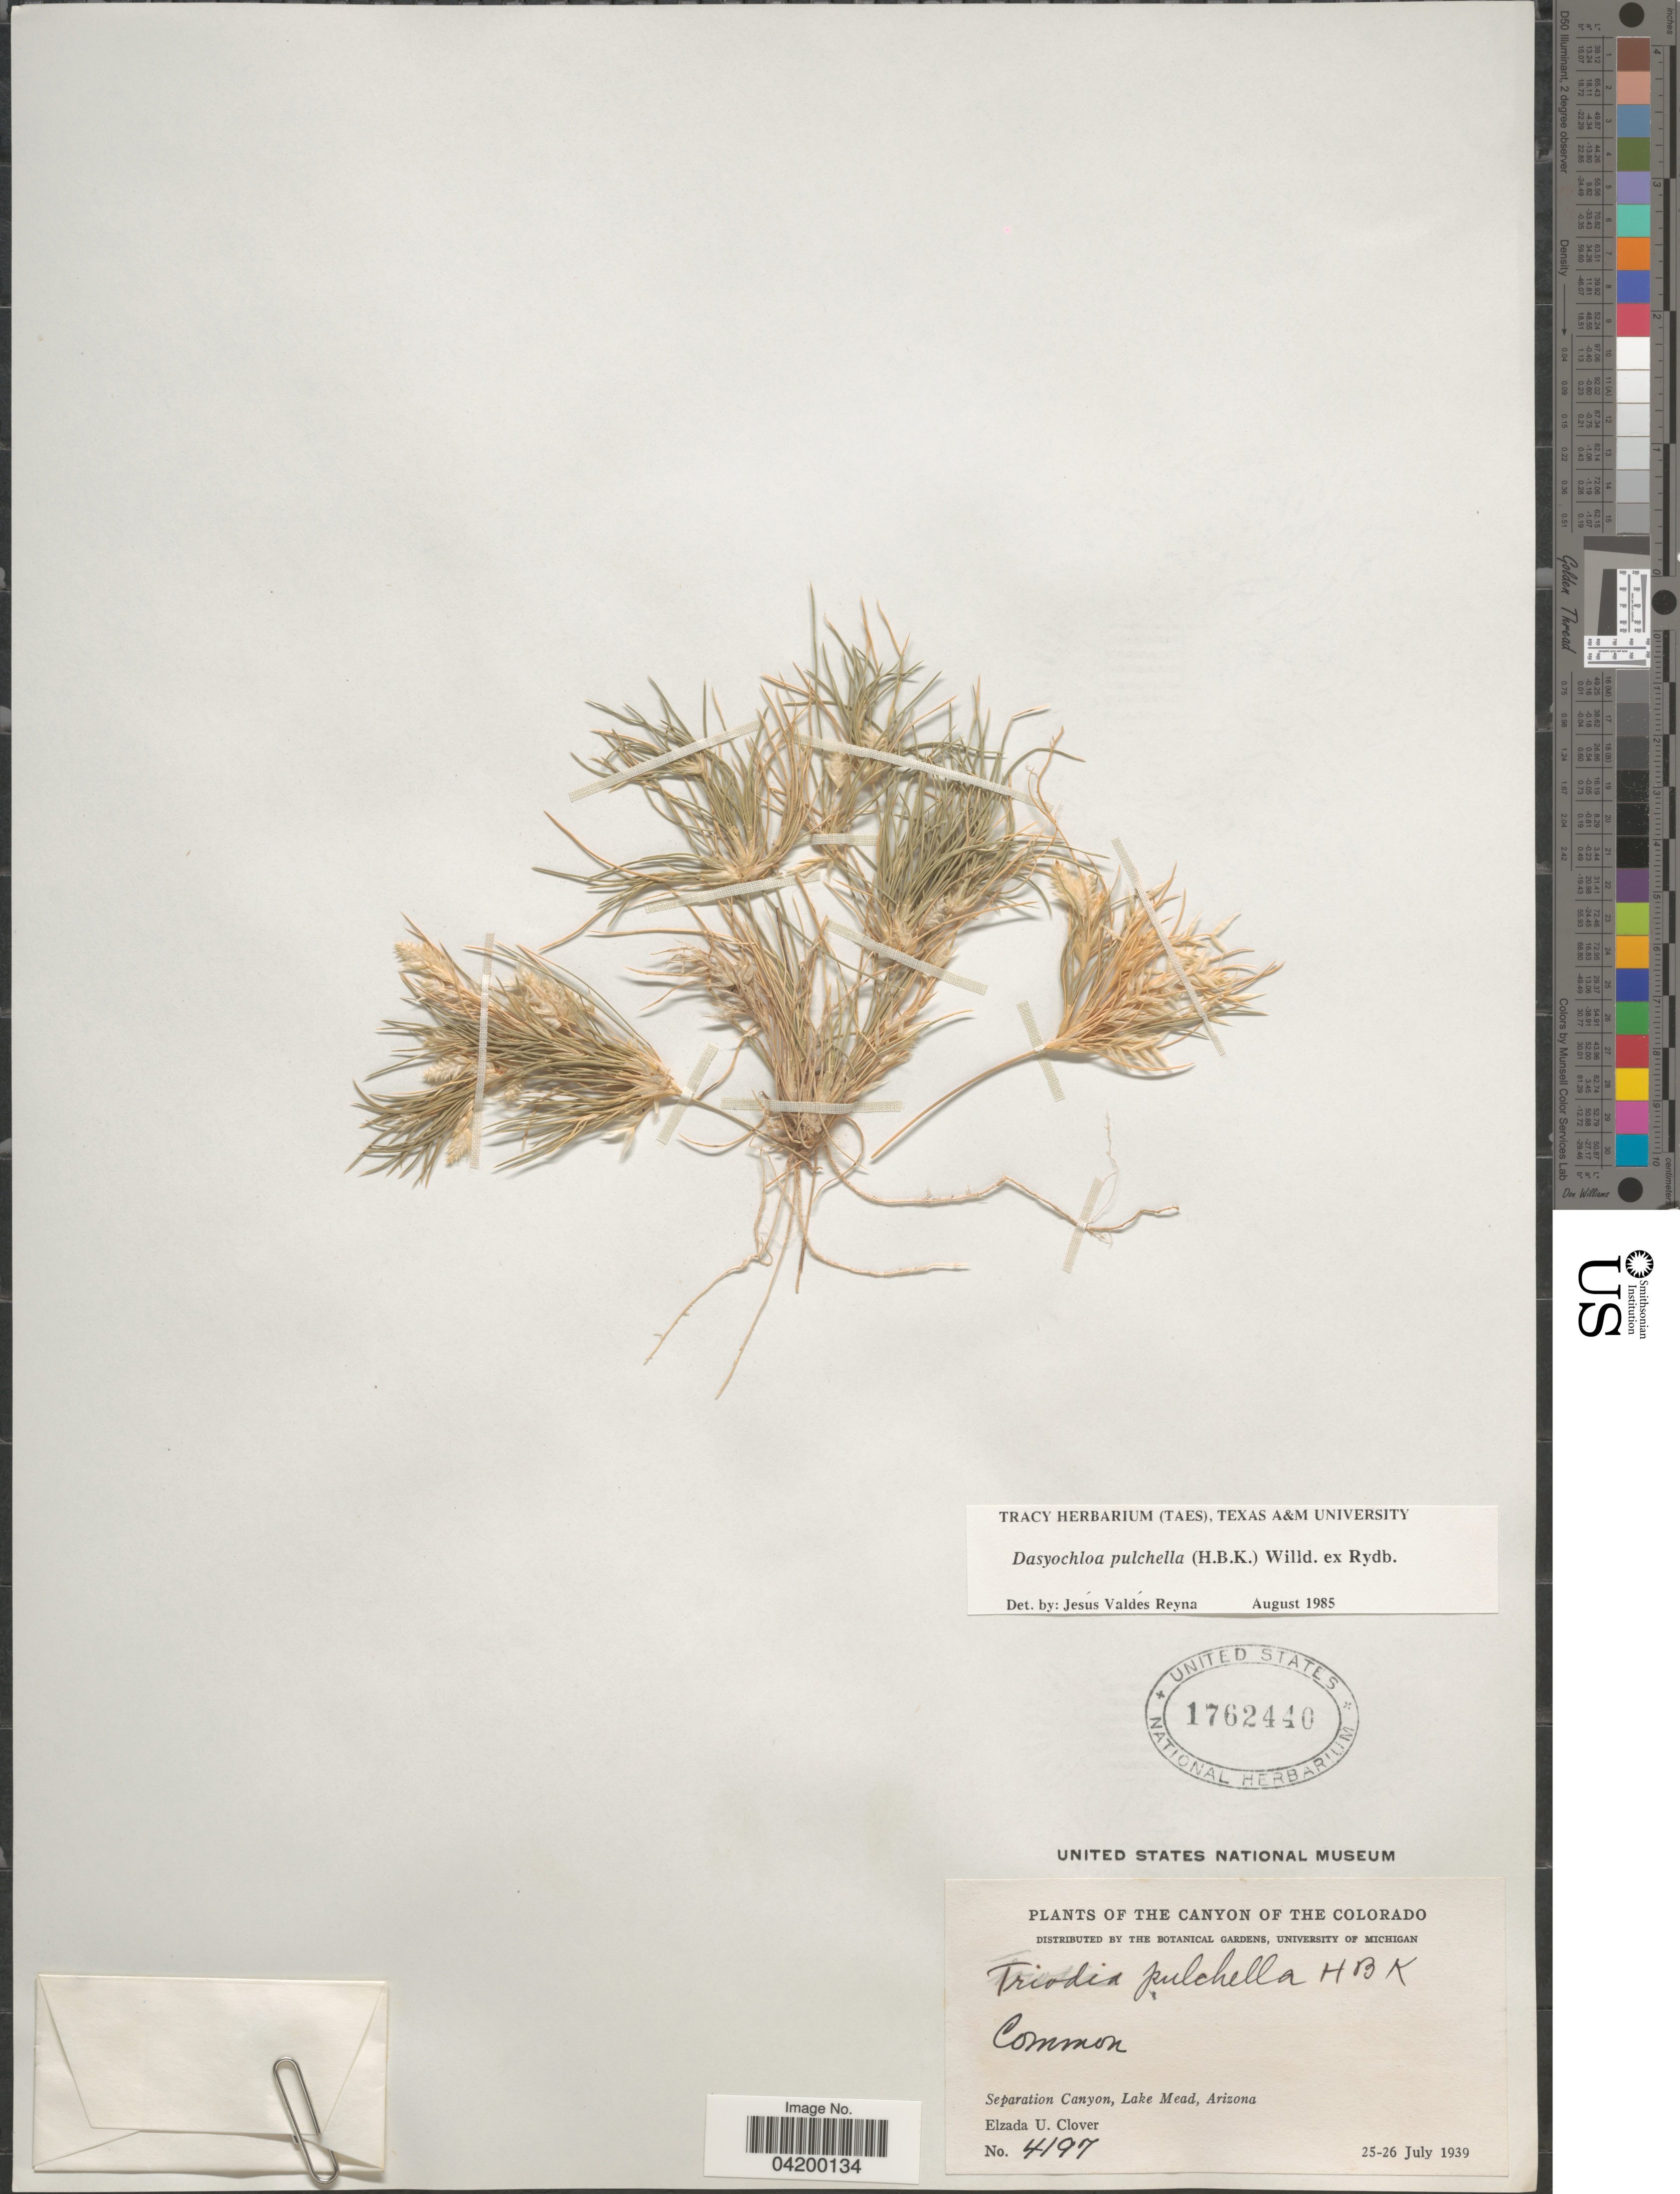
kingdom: Plantae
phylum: Tracheophyta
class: Liliopsida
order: Poales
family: Poaceae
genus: Dasyochloa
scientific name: Dasyochloa pulchella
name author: (Kunth) Willd. ex Rydb.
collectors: E. U. Clover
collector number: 4197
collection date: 1939-07-25/1939-07-26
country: United States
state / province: Arizona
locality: Canyon of the Colorado. Separation Canyon, Lake Mead.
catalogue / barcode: US 1762440